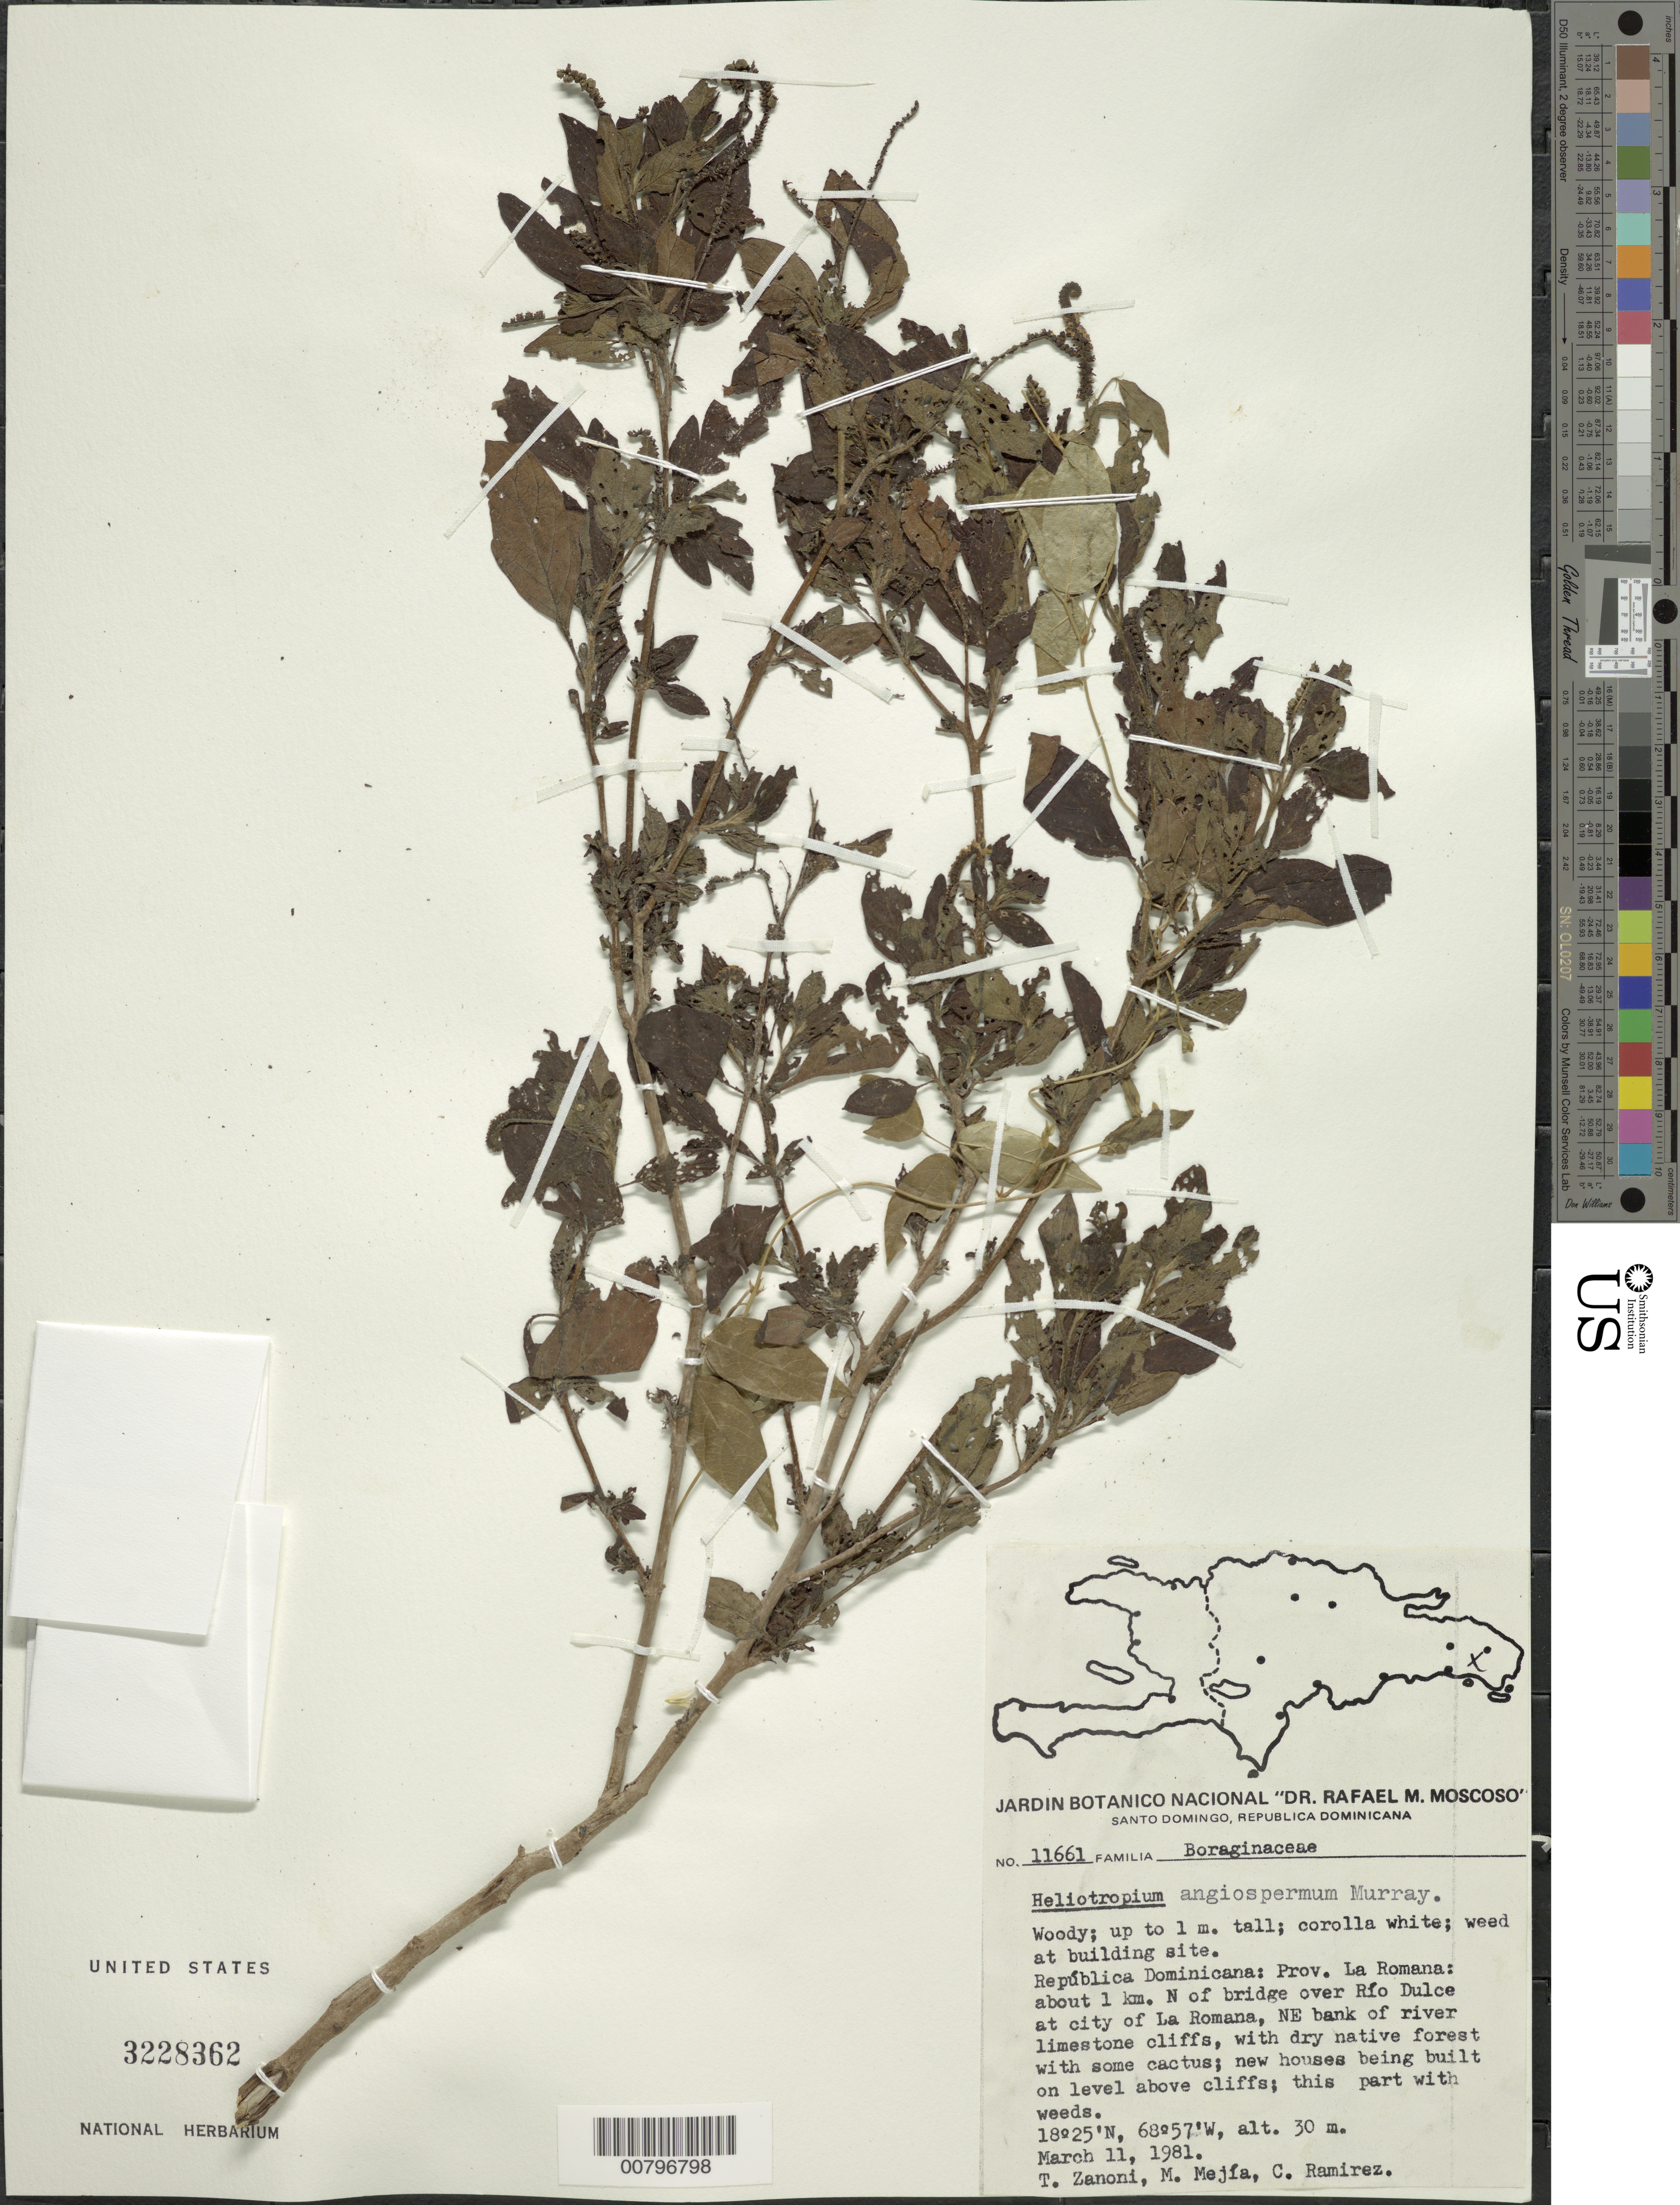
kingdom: Plantae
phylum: Tracheophyta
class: Magnoliopsida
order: Boraginales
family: Heliotropiaceae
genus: Heliotropium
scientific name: Heliotropium angiospermum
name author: Murray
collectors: T. A. Zanoni, M. Mejia & C. Ramirez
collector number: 11661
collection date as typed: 11 Mar 1981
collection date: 1981-03-11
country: Dominican Republic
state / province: La Romana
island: Hispaniola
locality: Ca. 1kmN of bridge over Rio Dulce at city of la Romana, NE bank of river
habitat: Limestone cliffs, dry native forest with some cactus; disturbed with weeds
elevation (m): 30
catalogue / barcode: US 3228362